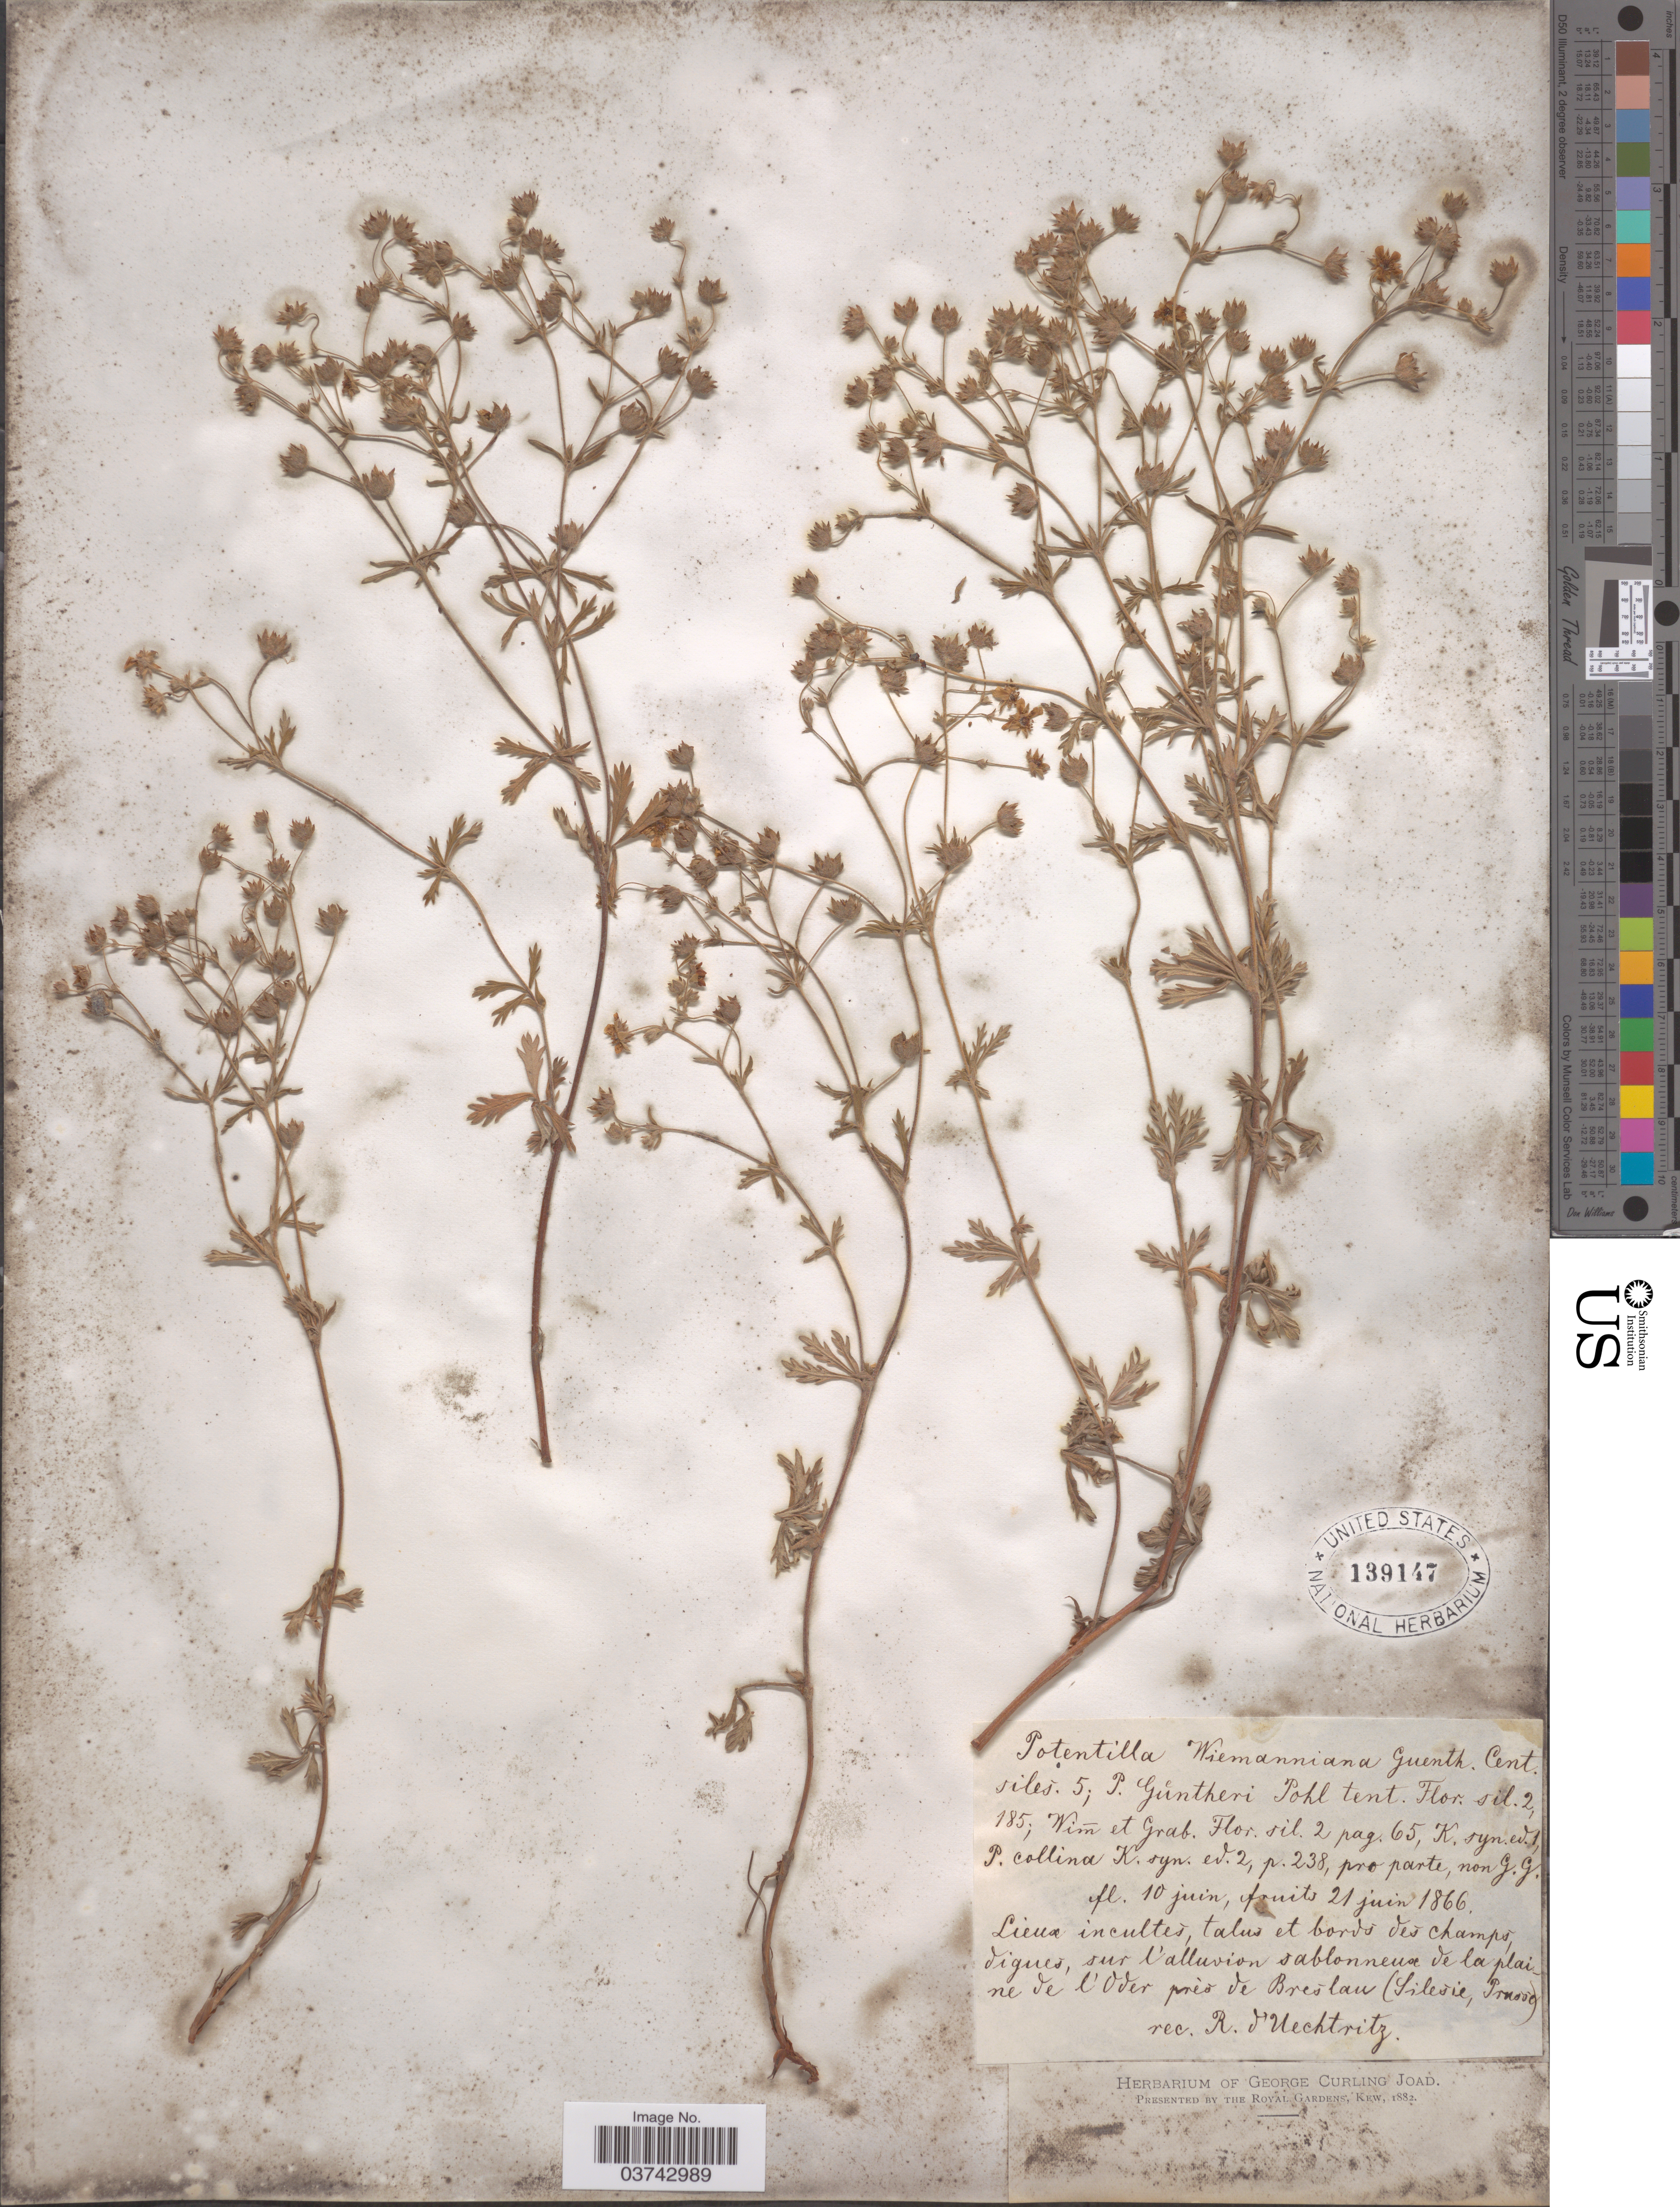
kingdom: Plantae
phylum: Tracheophyta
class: Magnoliopsida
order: Rosales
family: Rosaceae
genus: Potentilla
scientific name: Potentilla wiemanniana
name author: Günther et al.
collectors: R. D'Uechtritz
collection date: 1866-06-10/1866-06-21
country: Poland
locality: Lieux incultes, talus et bords des champs digues, sur l'alluvion sablonneux de la plaine de l'Oder près de Breslau (Silesie, Prnoce). [interpreted]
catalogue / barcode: US 139147